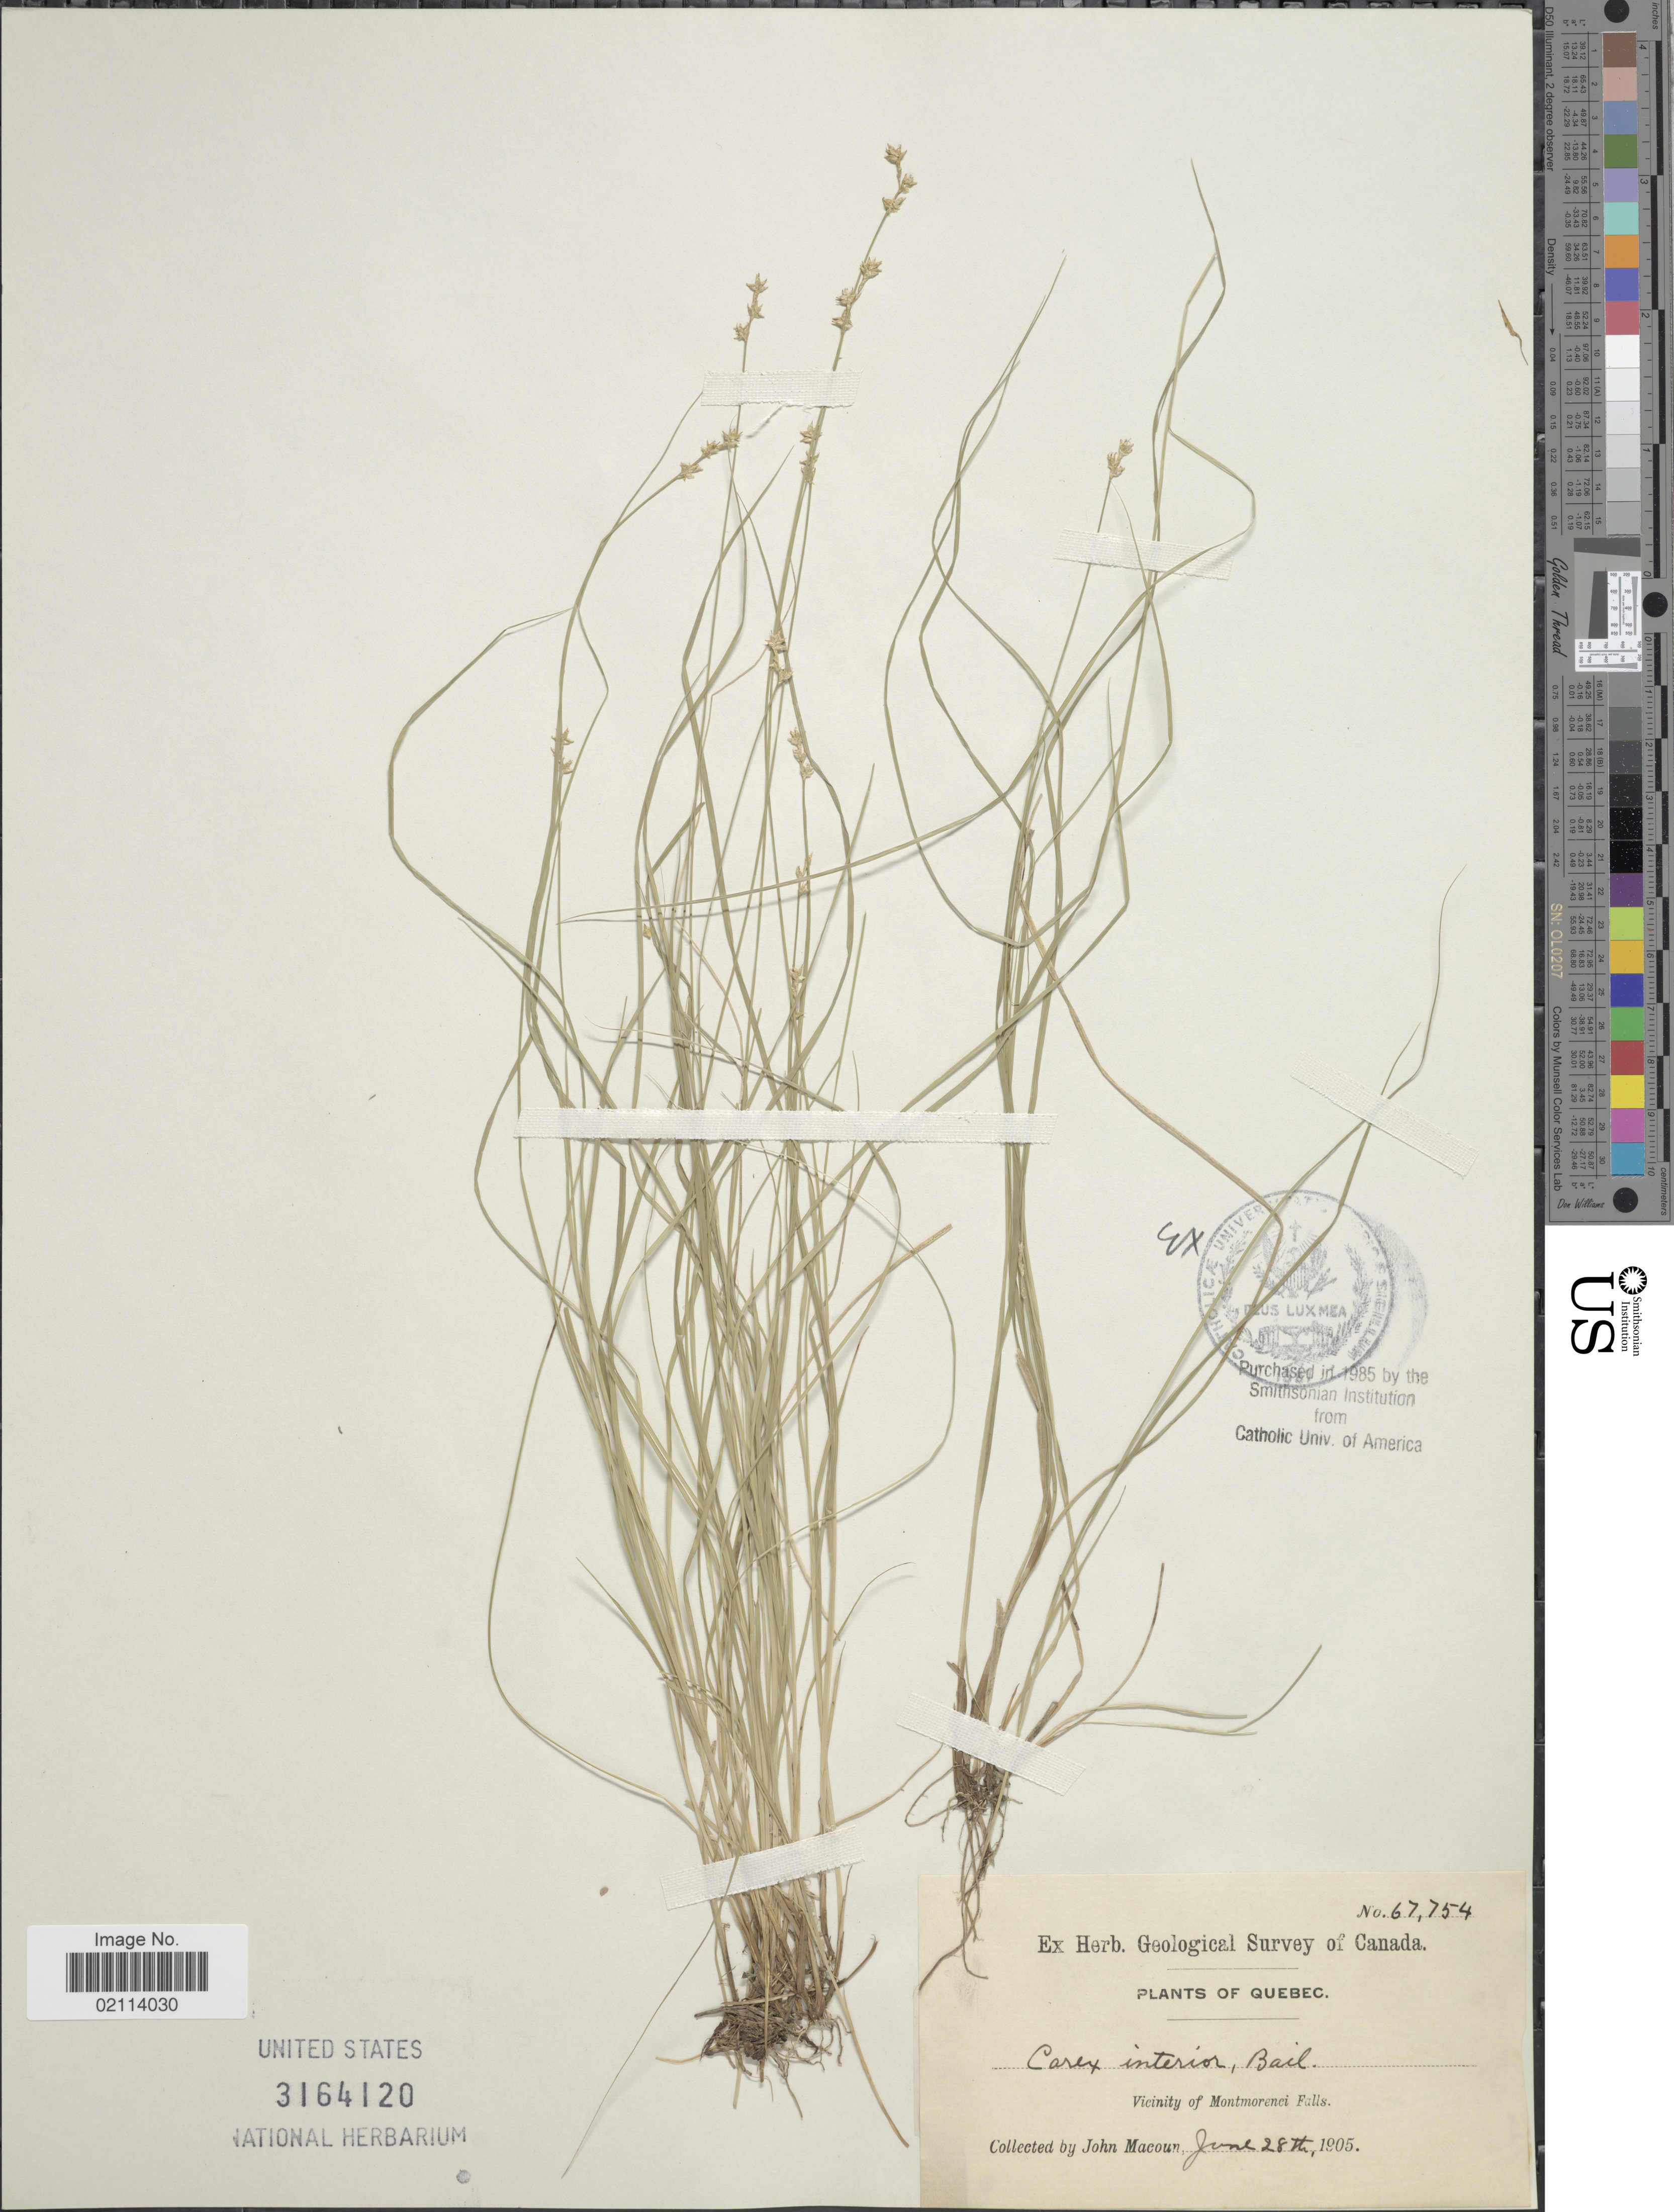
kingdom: Plantae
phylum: Tracheophyta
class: Liliopsida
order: Poales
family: Cyperaceae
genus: Carex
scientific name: Carex interior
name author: L.H. Bailey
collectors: J. Macoun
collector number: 67754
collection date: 1905-07-28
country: Canada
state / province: Quebec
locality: Vicinity of Montmorenci Falls.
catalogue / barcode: US 3164120